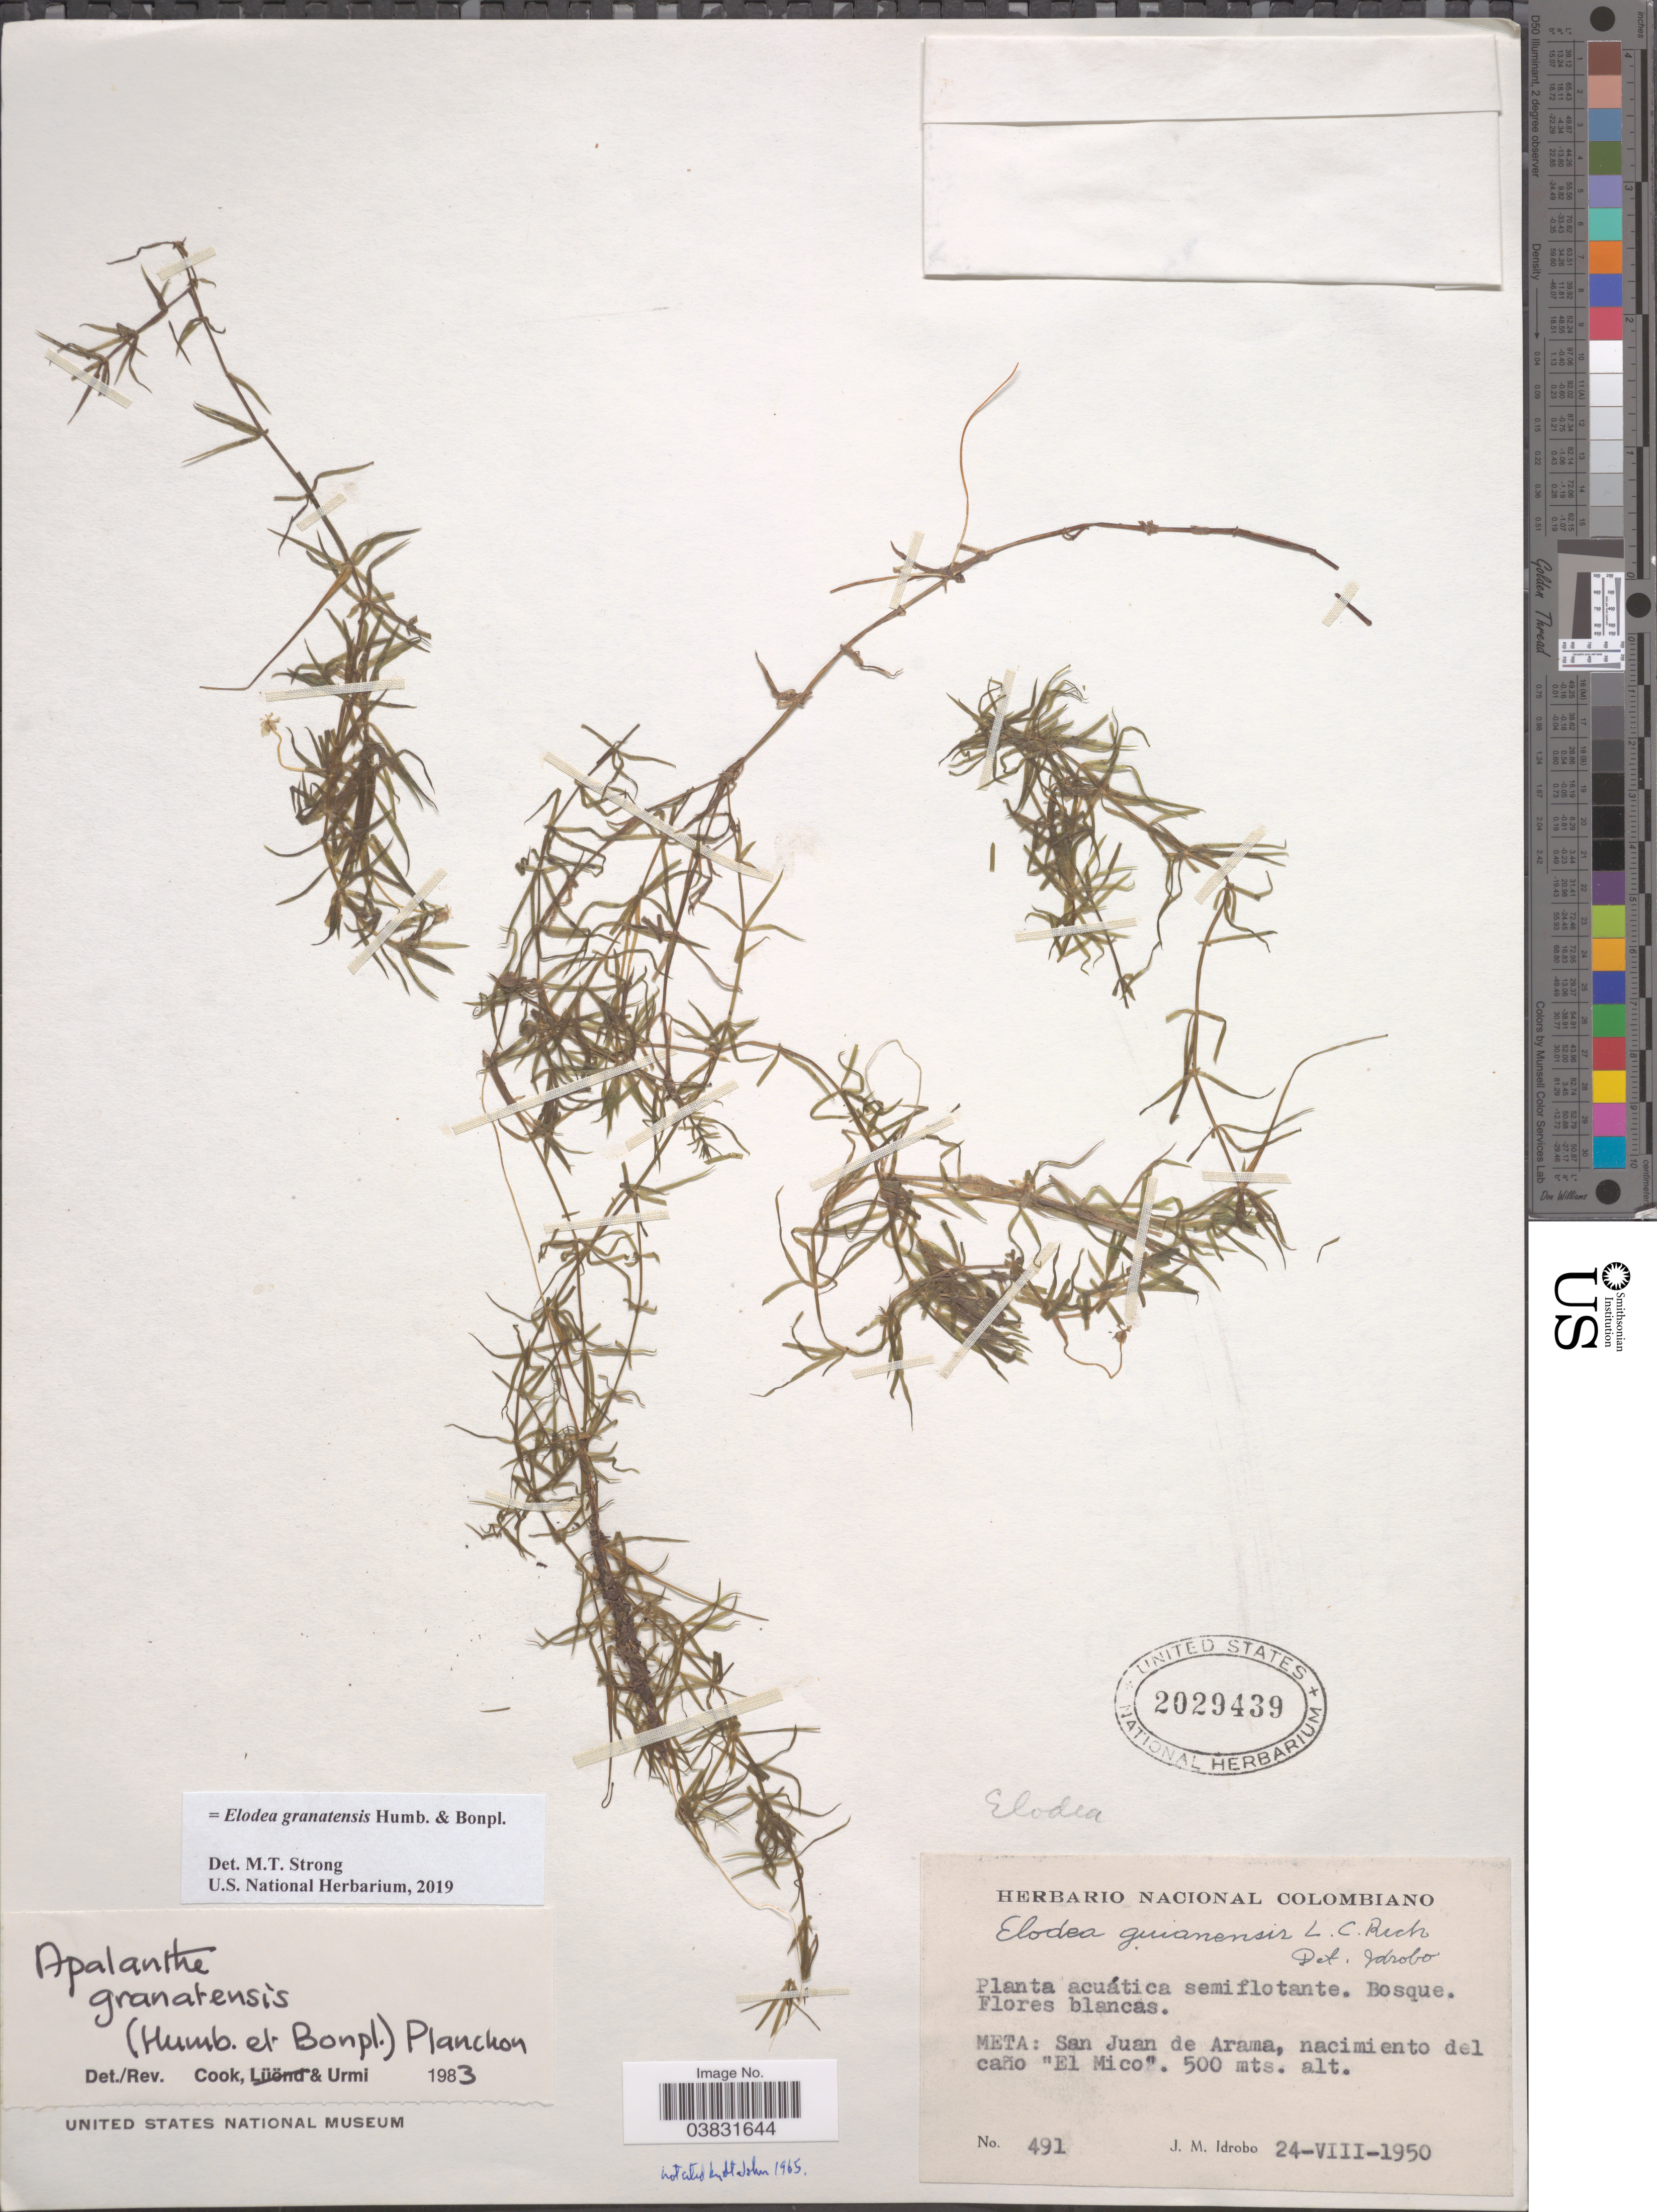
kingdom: Plantae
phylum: Tracheophyta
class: Liliopsida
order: Alismatales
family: Hydrocharitaceae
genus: Elodea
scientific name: Elodea granatensis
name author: Humb. & Bonpl.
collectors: J. M. Idrobo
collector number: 491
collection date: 1950-08-24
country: Colombia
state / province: Meta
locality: San Juan de Arama, nacimiento del caño "El Mico".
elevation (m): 500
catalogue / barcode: US 2029439